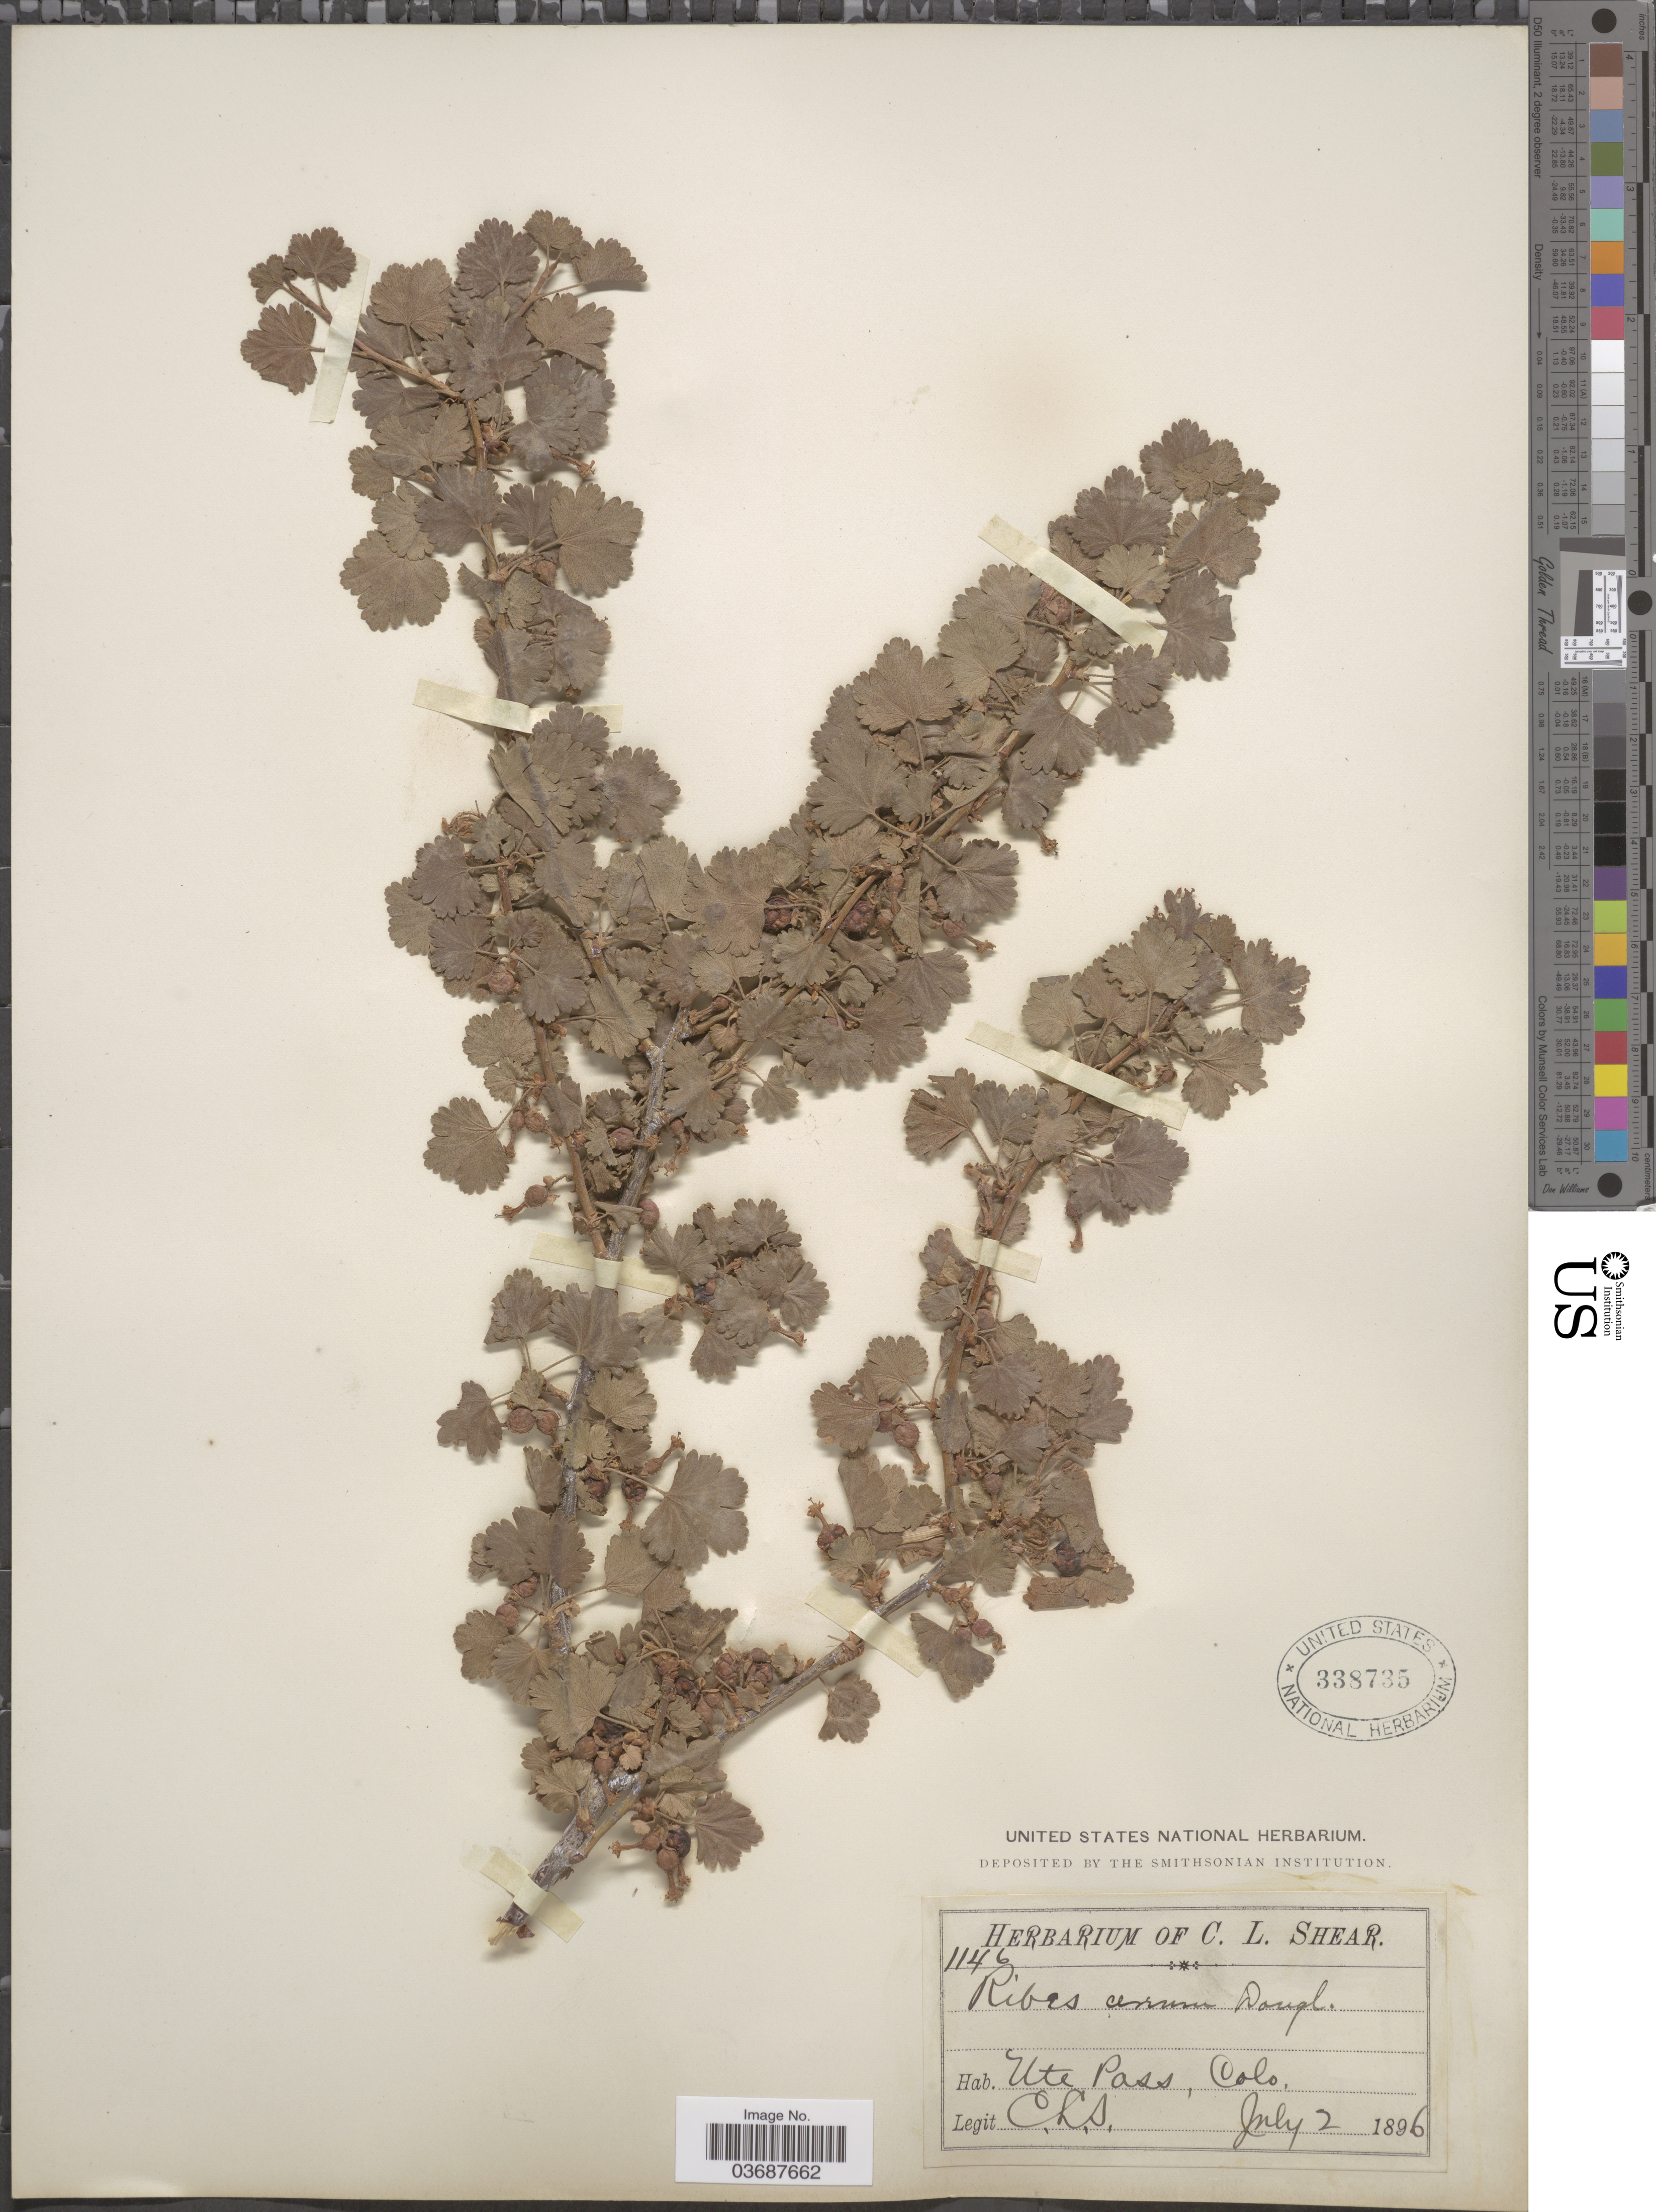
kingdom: Plantae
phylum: Tracheophyta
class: Magnoliopsida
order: Saxifragales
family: Grossulariaceae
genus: Ribes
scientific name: Ribes inebrians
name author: Lindl.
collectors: C. L. Shear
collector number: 1146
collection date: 1896-07-02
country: United States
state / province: Colorado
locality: Ute Pass.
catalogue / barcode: US 338735